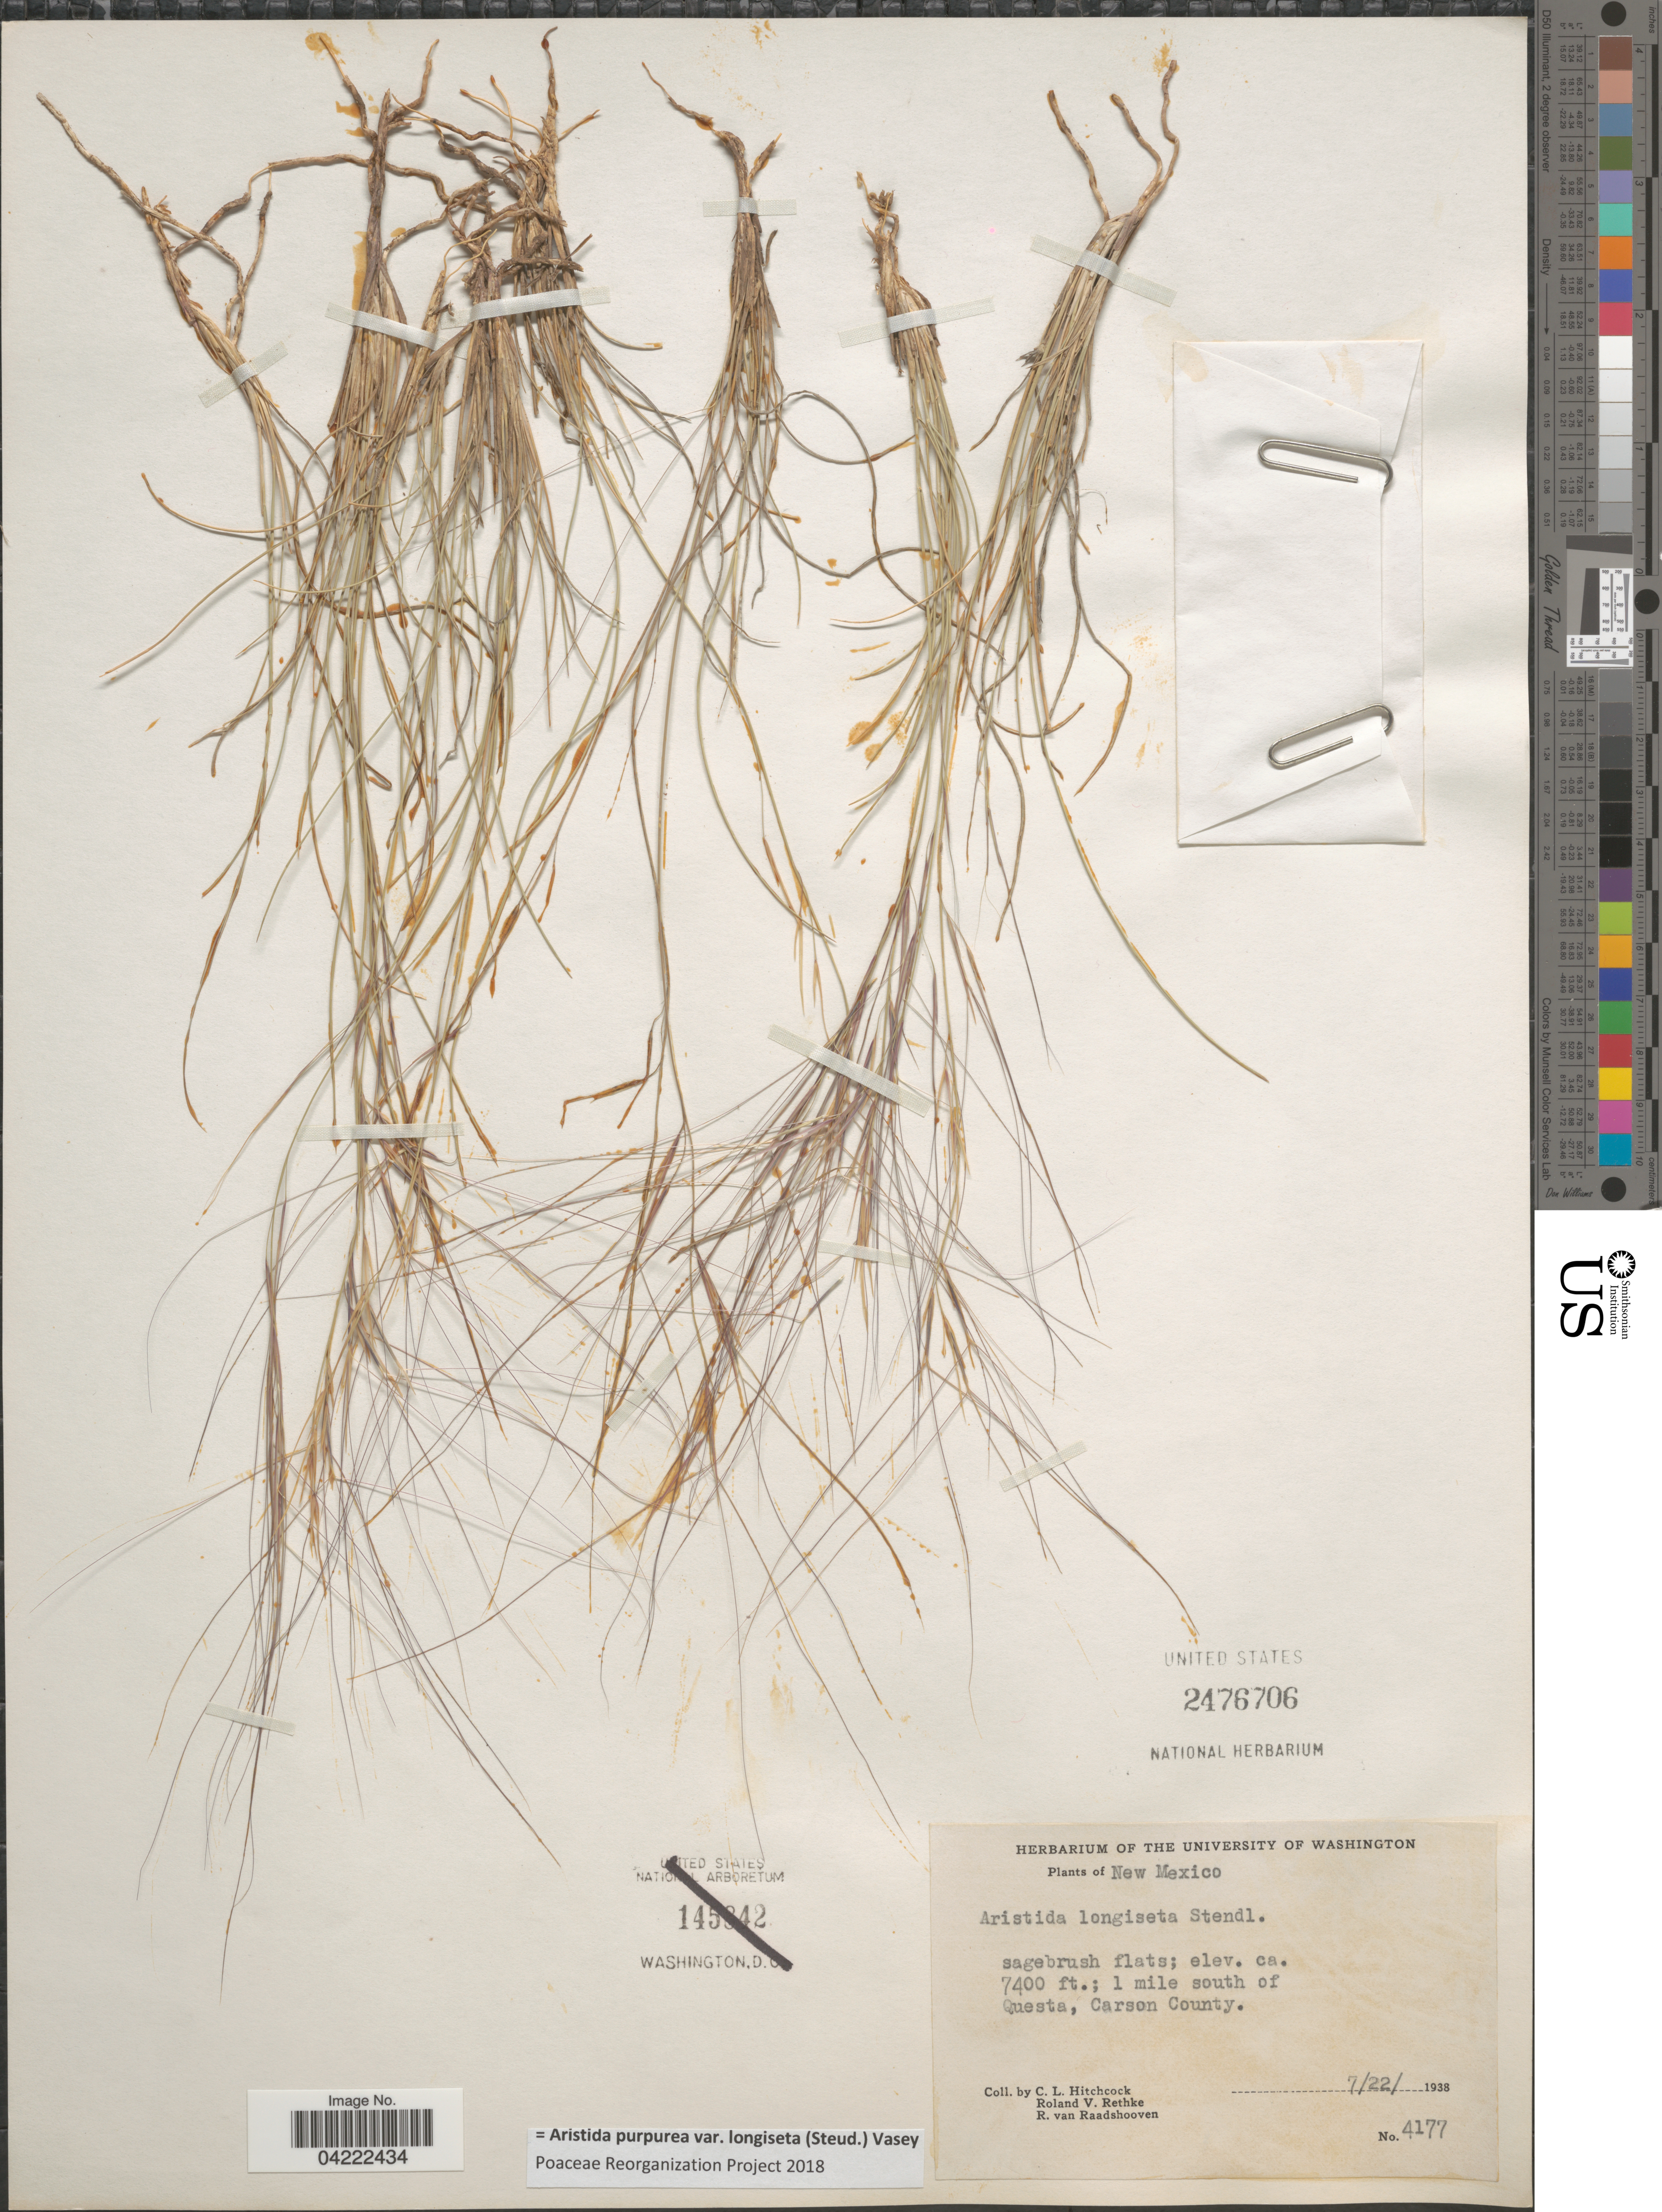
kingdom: Plantae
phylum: Tracheophyta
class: Liliopsida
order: Poales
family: Poaceae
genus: Aristida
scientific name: Aristida purpurea var. longiseta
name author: (Steud.) Vasey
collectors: C. L. Hitchcock, R. Rethke & R. Raadshooven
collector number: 4177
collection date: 1938-07-22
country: United States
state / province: New Mexico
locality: Sagebrush flats; 1 mile south of Questa, Carson County.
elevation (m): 2256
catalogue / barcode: US 2476706